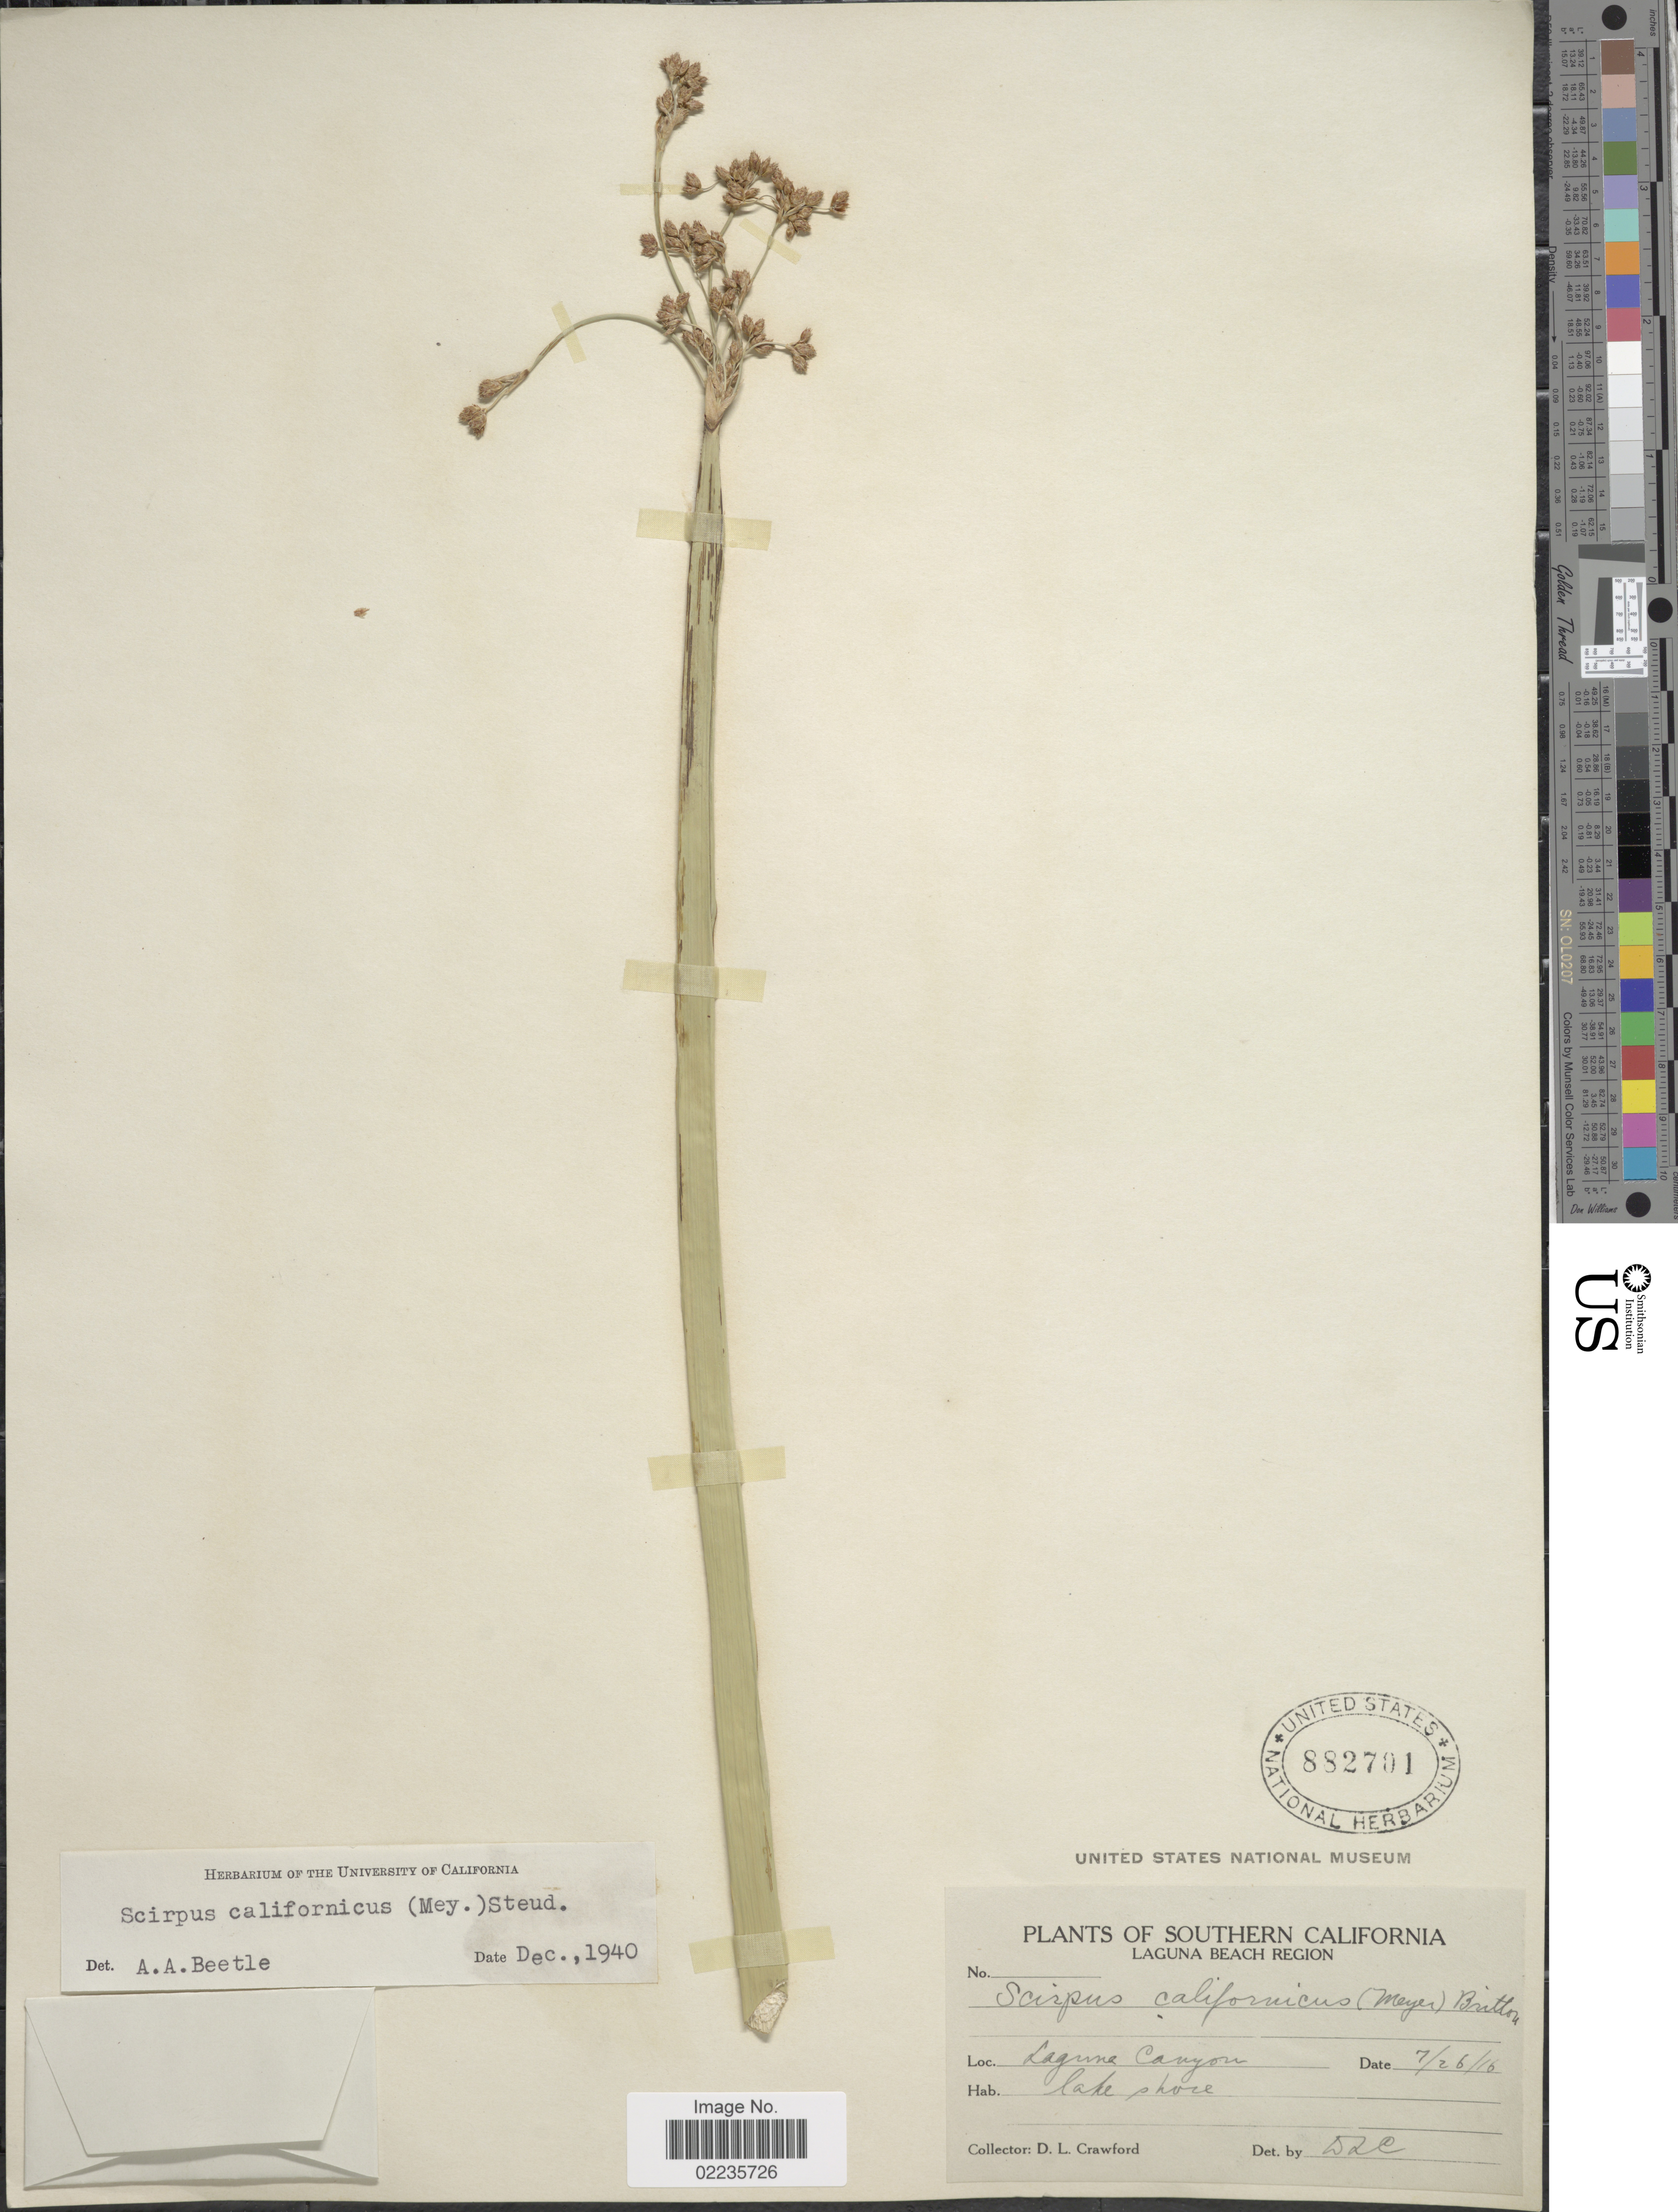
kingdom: Plantae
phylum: Tracheophyta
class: Liliopsida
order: Poales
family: Cyperaceae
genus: Schoenoplectus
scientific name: Schoenoplectus californicus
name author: (C.A. Mey.) Soják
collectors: D. L. Crawford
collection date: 1916-07-26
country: United States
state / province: California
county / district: Orange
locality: Southern California, Laguna Beach Region, Laguna Canyon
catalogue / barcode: US 882701